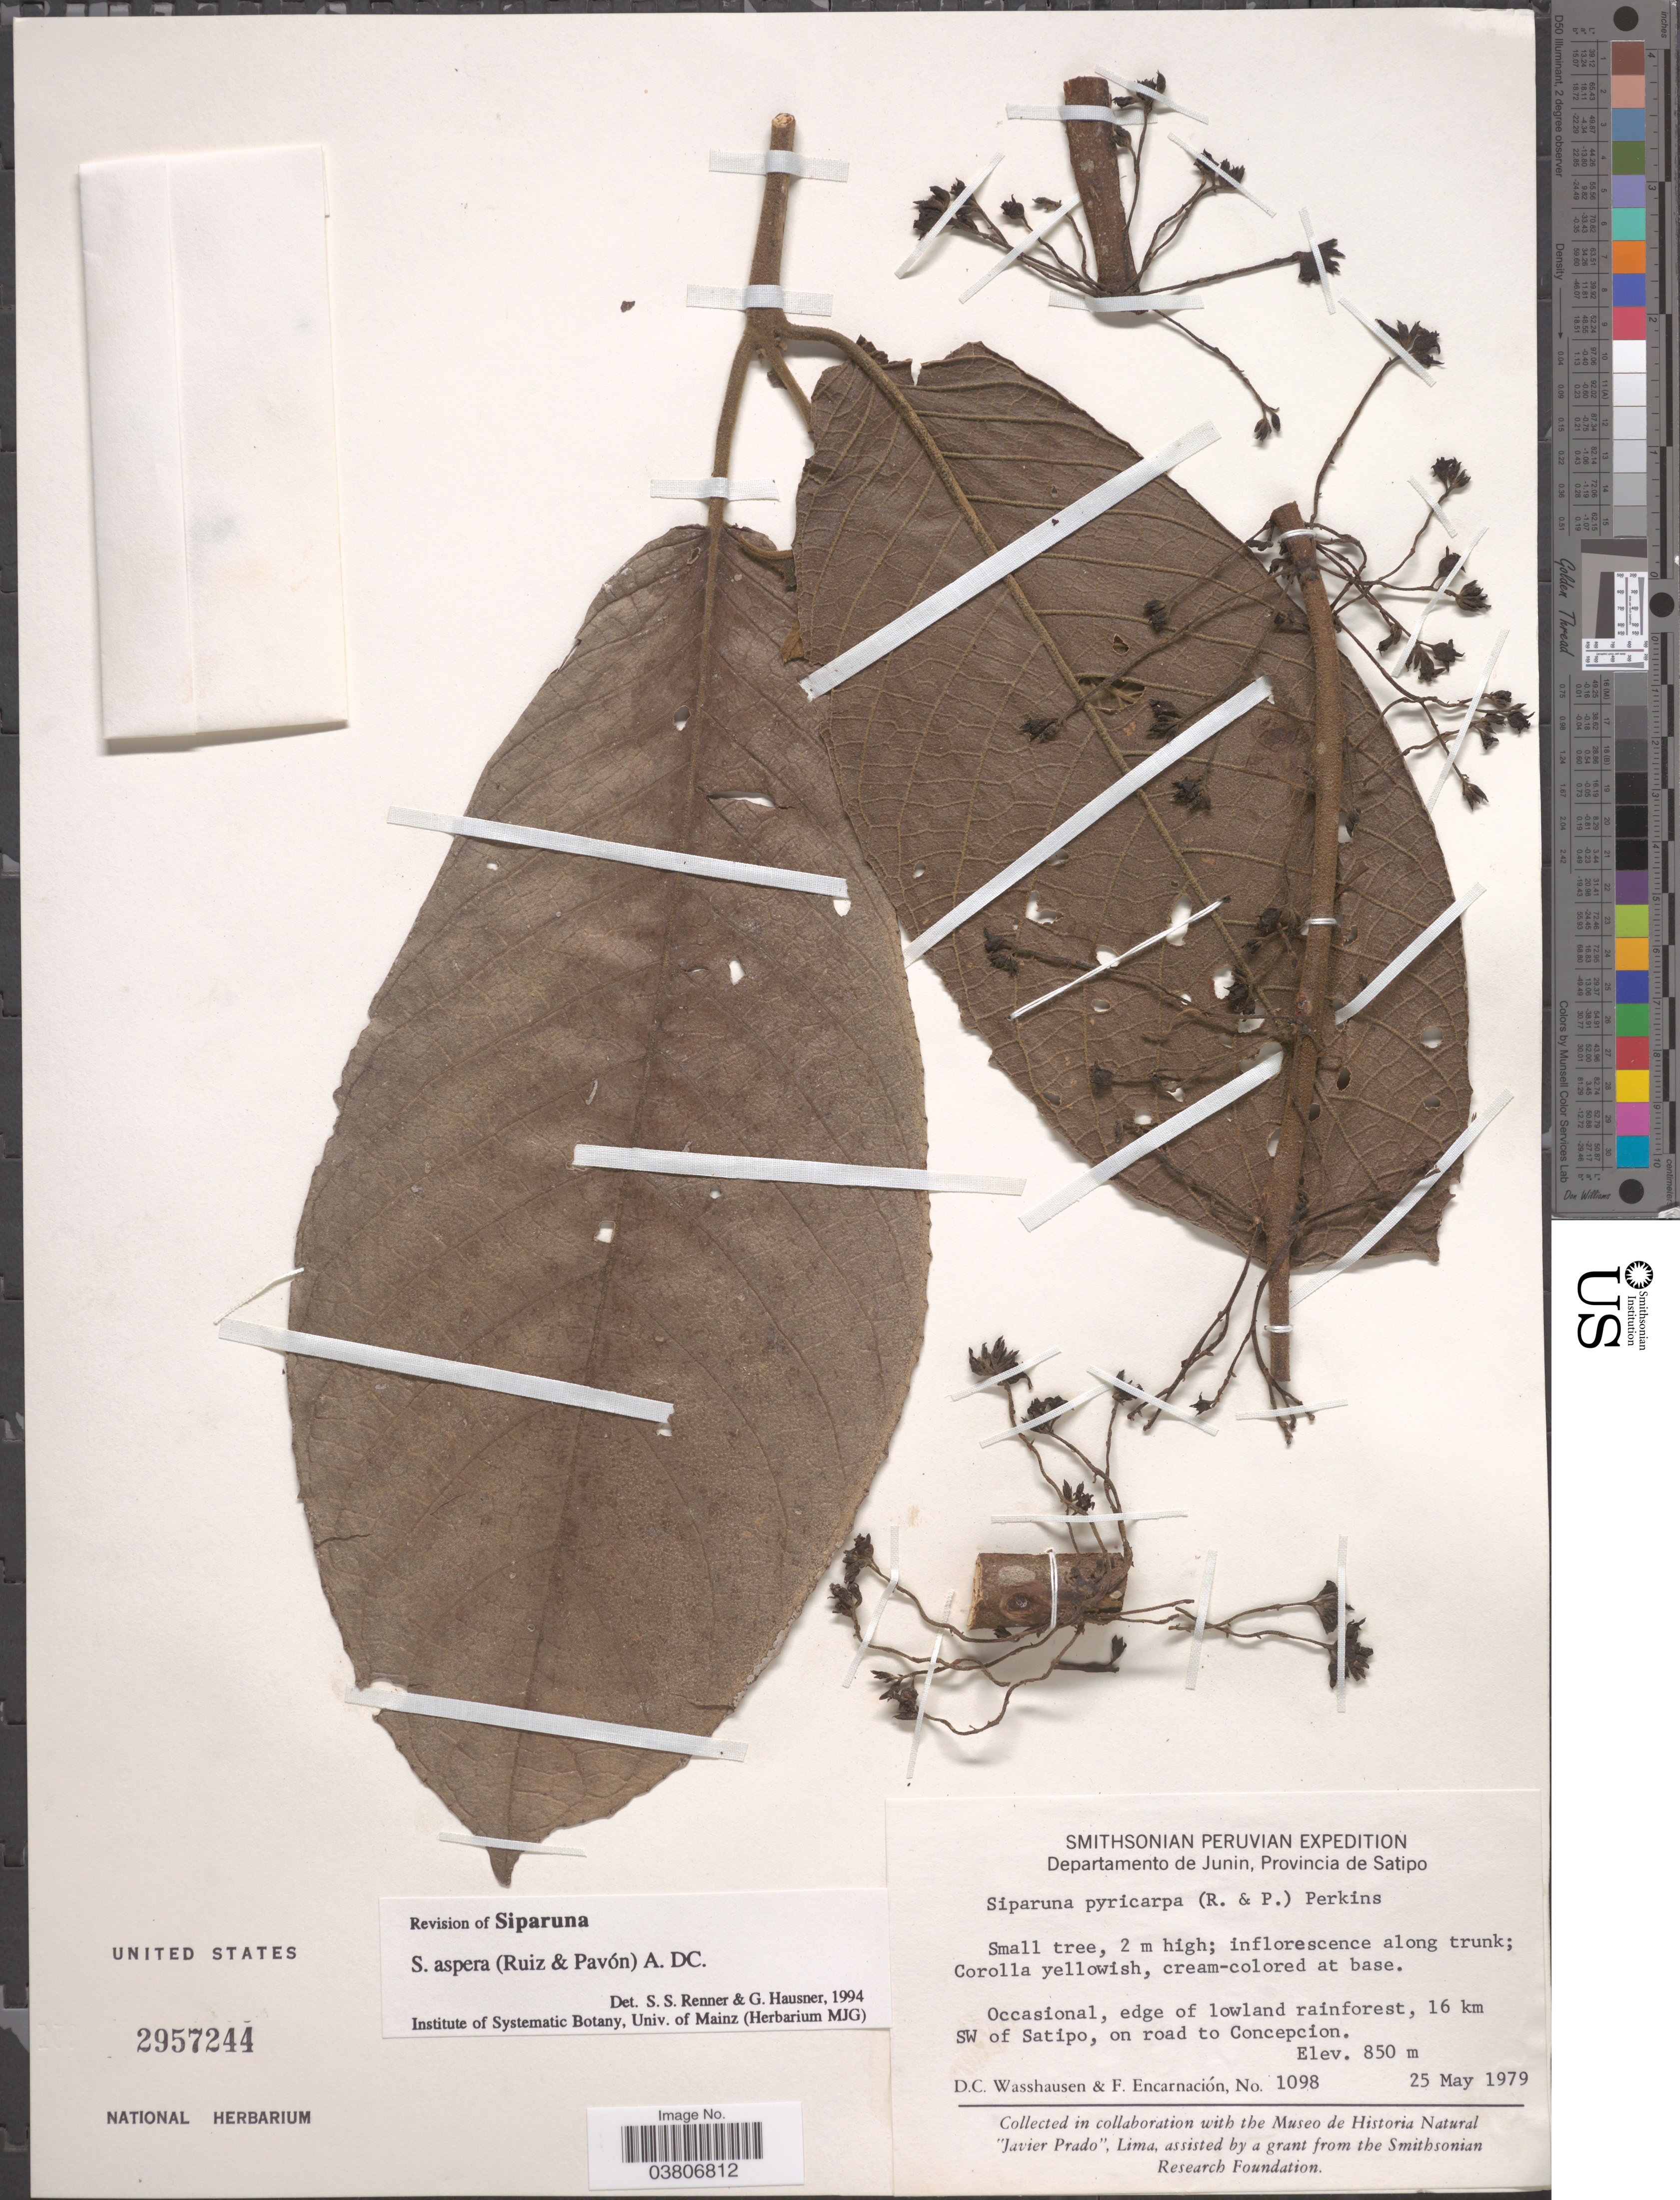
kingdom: Plantae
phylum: Tracheophyta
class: Magnoliopsida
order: Laurales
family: Siparunaceae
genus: Siparuna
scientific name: Siparuna aspera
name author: (Ruiz & Pav.) A. DC.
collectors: D. C. Wasshausen & F. Encarnación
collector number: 1098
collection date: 1979-05-25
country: Peru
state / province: Junín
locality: Departamento de Junin, Provincia de Satipo. 16 km SW of Satipo, on road to Concepcion.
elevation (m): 850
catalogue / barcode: US 2957244